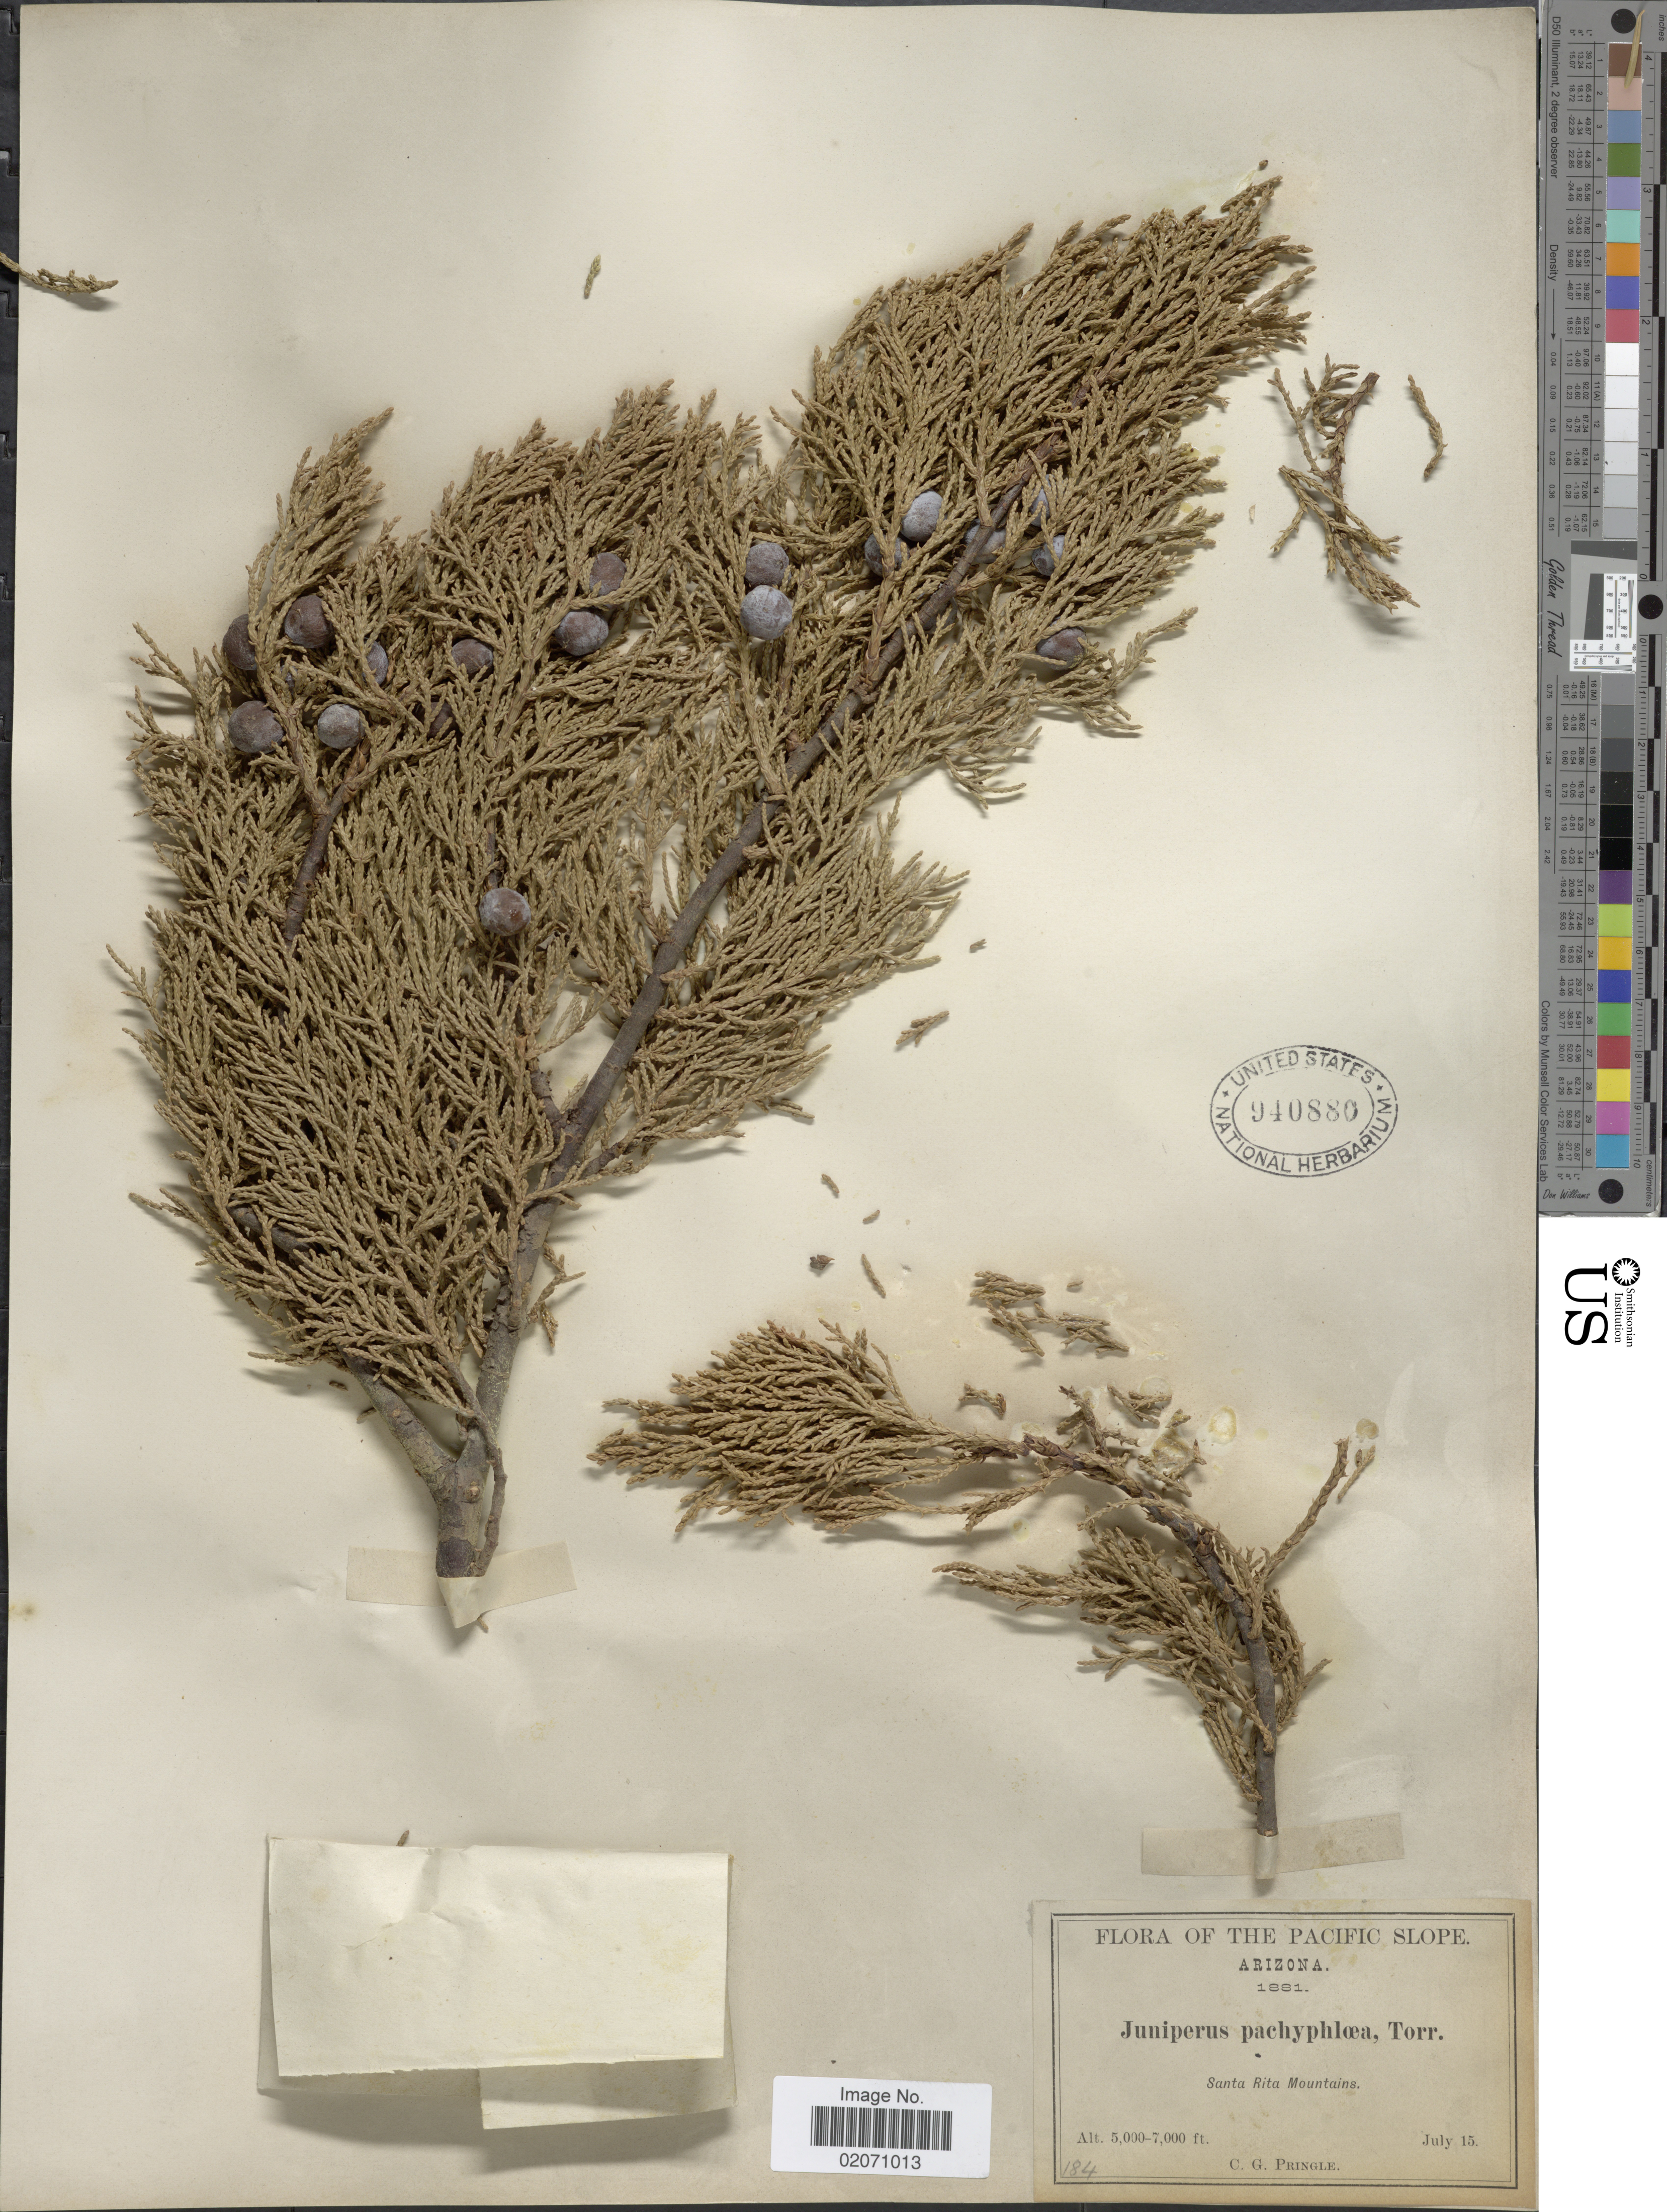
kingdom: Plantae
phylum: Tracheophyta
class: Pinopsida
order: Pinales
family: Cupressaceae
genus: Juniperus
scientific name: Juniperus deppeana var. pachyphlaea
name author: (Torr.) Martínez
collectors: C. G. Pringle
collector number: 184?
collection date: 1881-07-15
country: United States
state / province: Arizona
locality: Pacific Slope, Santa Rita Mountains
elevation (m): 1524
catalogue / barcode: US 940880